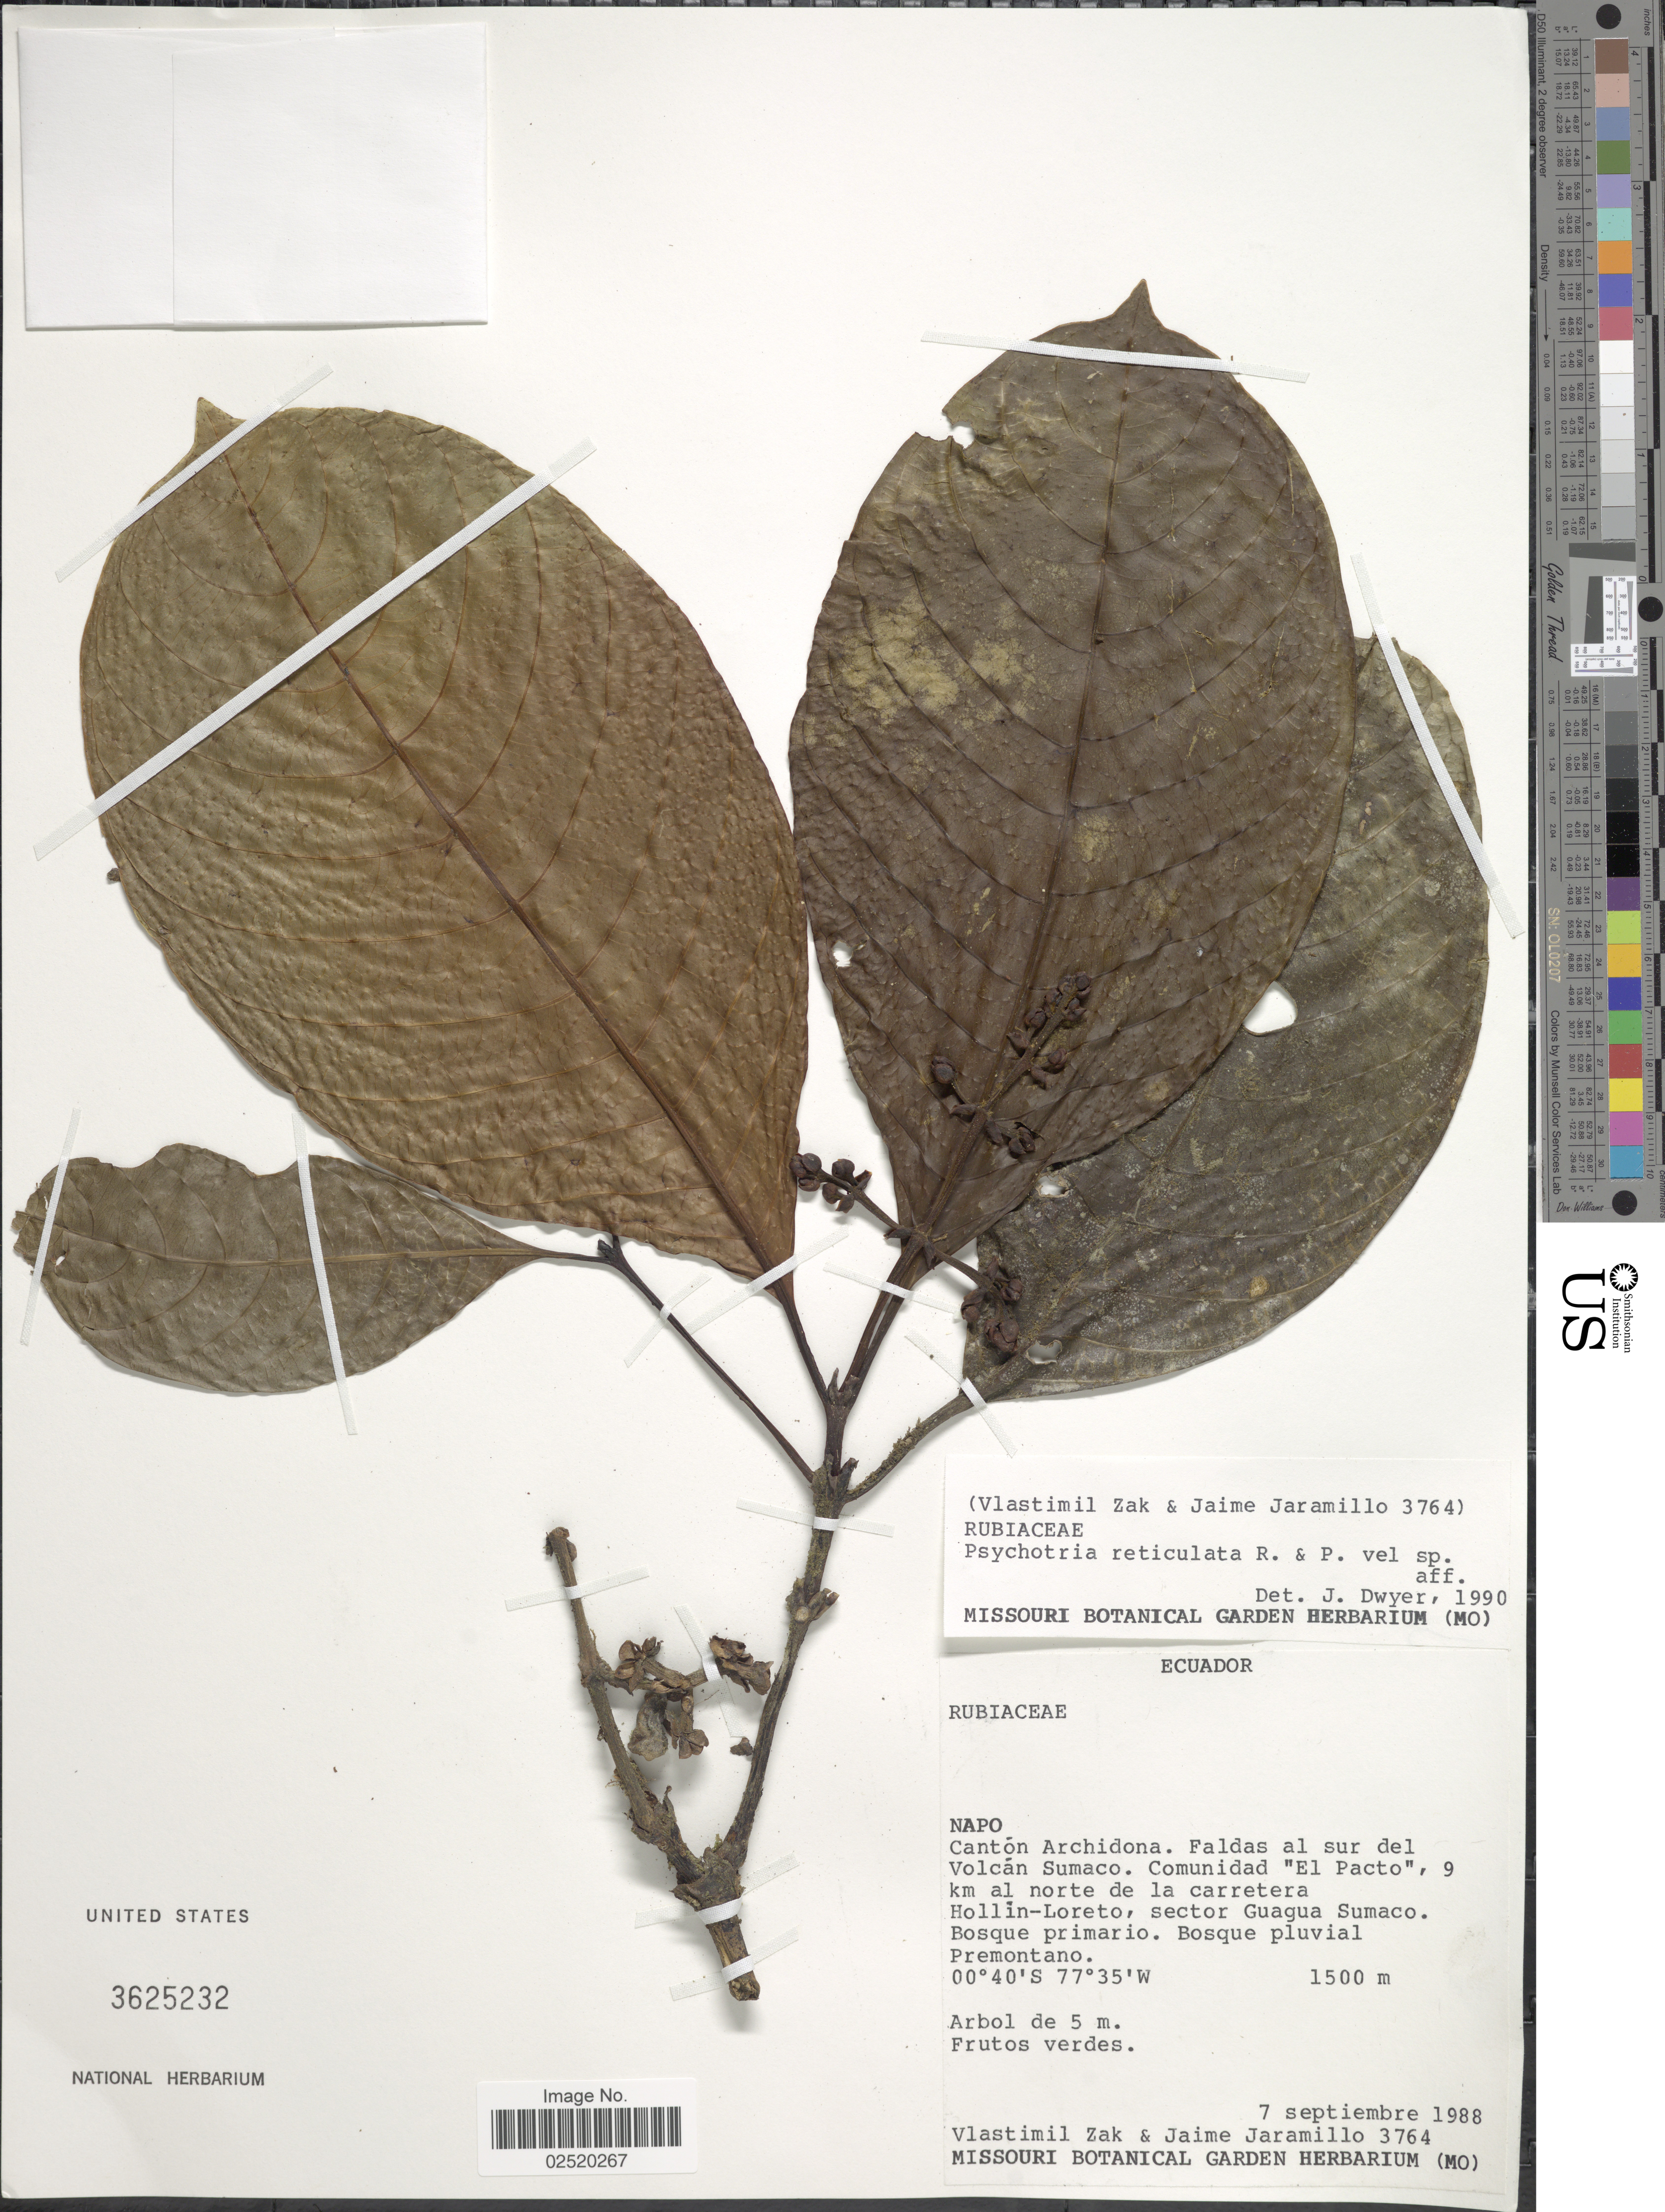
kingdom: Plantae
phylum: Tracheophyta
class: Magnoliopsida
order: Gentianales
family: Rubiaceae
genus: Psychotria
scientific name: Psychotria reticulata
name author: Ruiz & Pav.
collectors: V. Zak & J. Jaramillo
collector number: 3764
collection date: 1988-09-07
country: Ecuador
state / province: Napo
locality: Napo, Canton Archidona, Faldas al sur del Volcan Sumaco, Comunidad El Pacto 9 km al norte de la carretera, Hollin-Loreto, sector Guagua Sumaco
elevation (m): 1500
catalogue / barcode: US 3625232